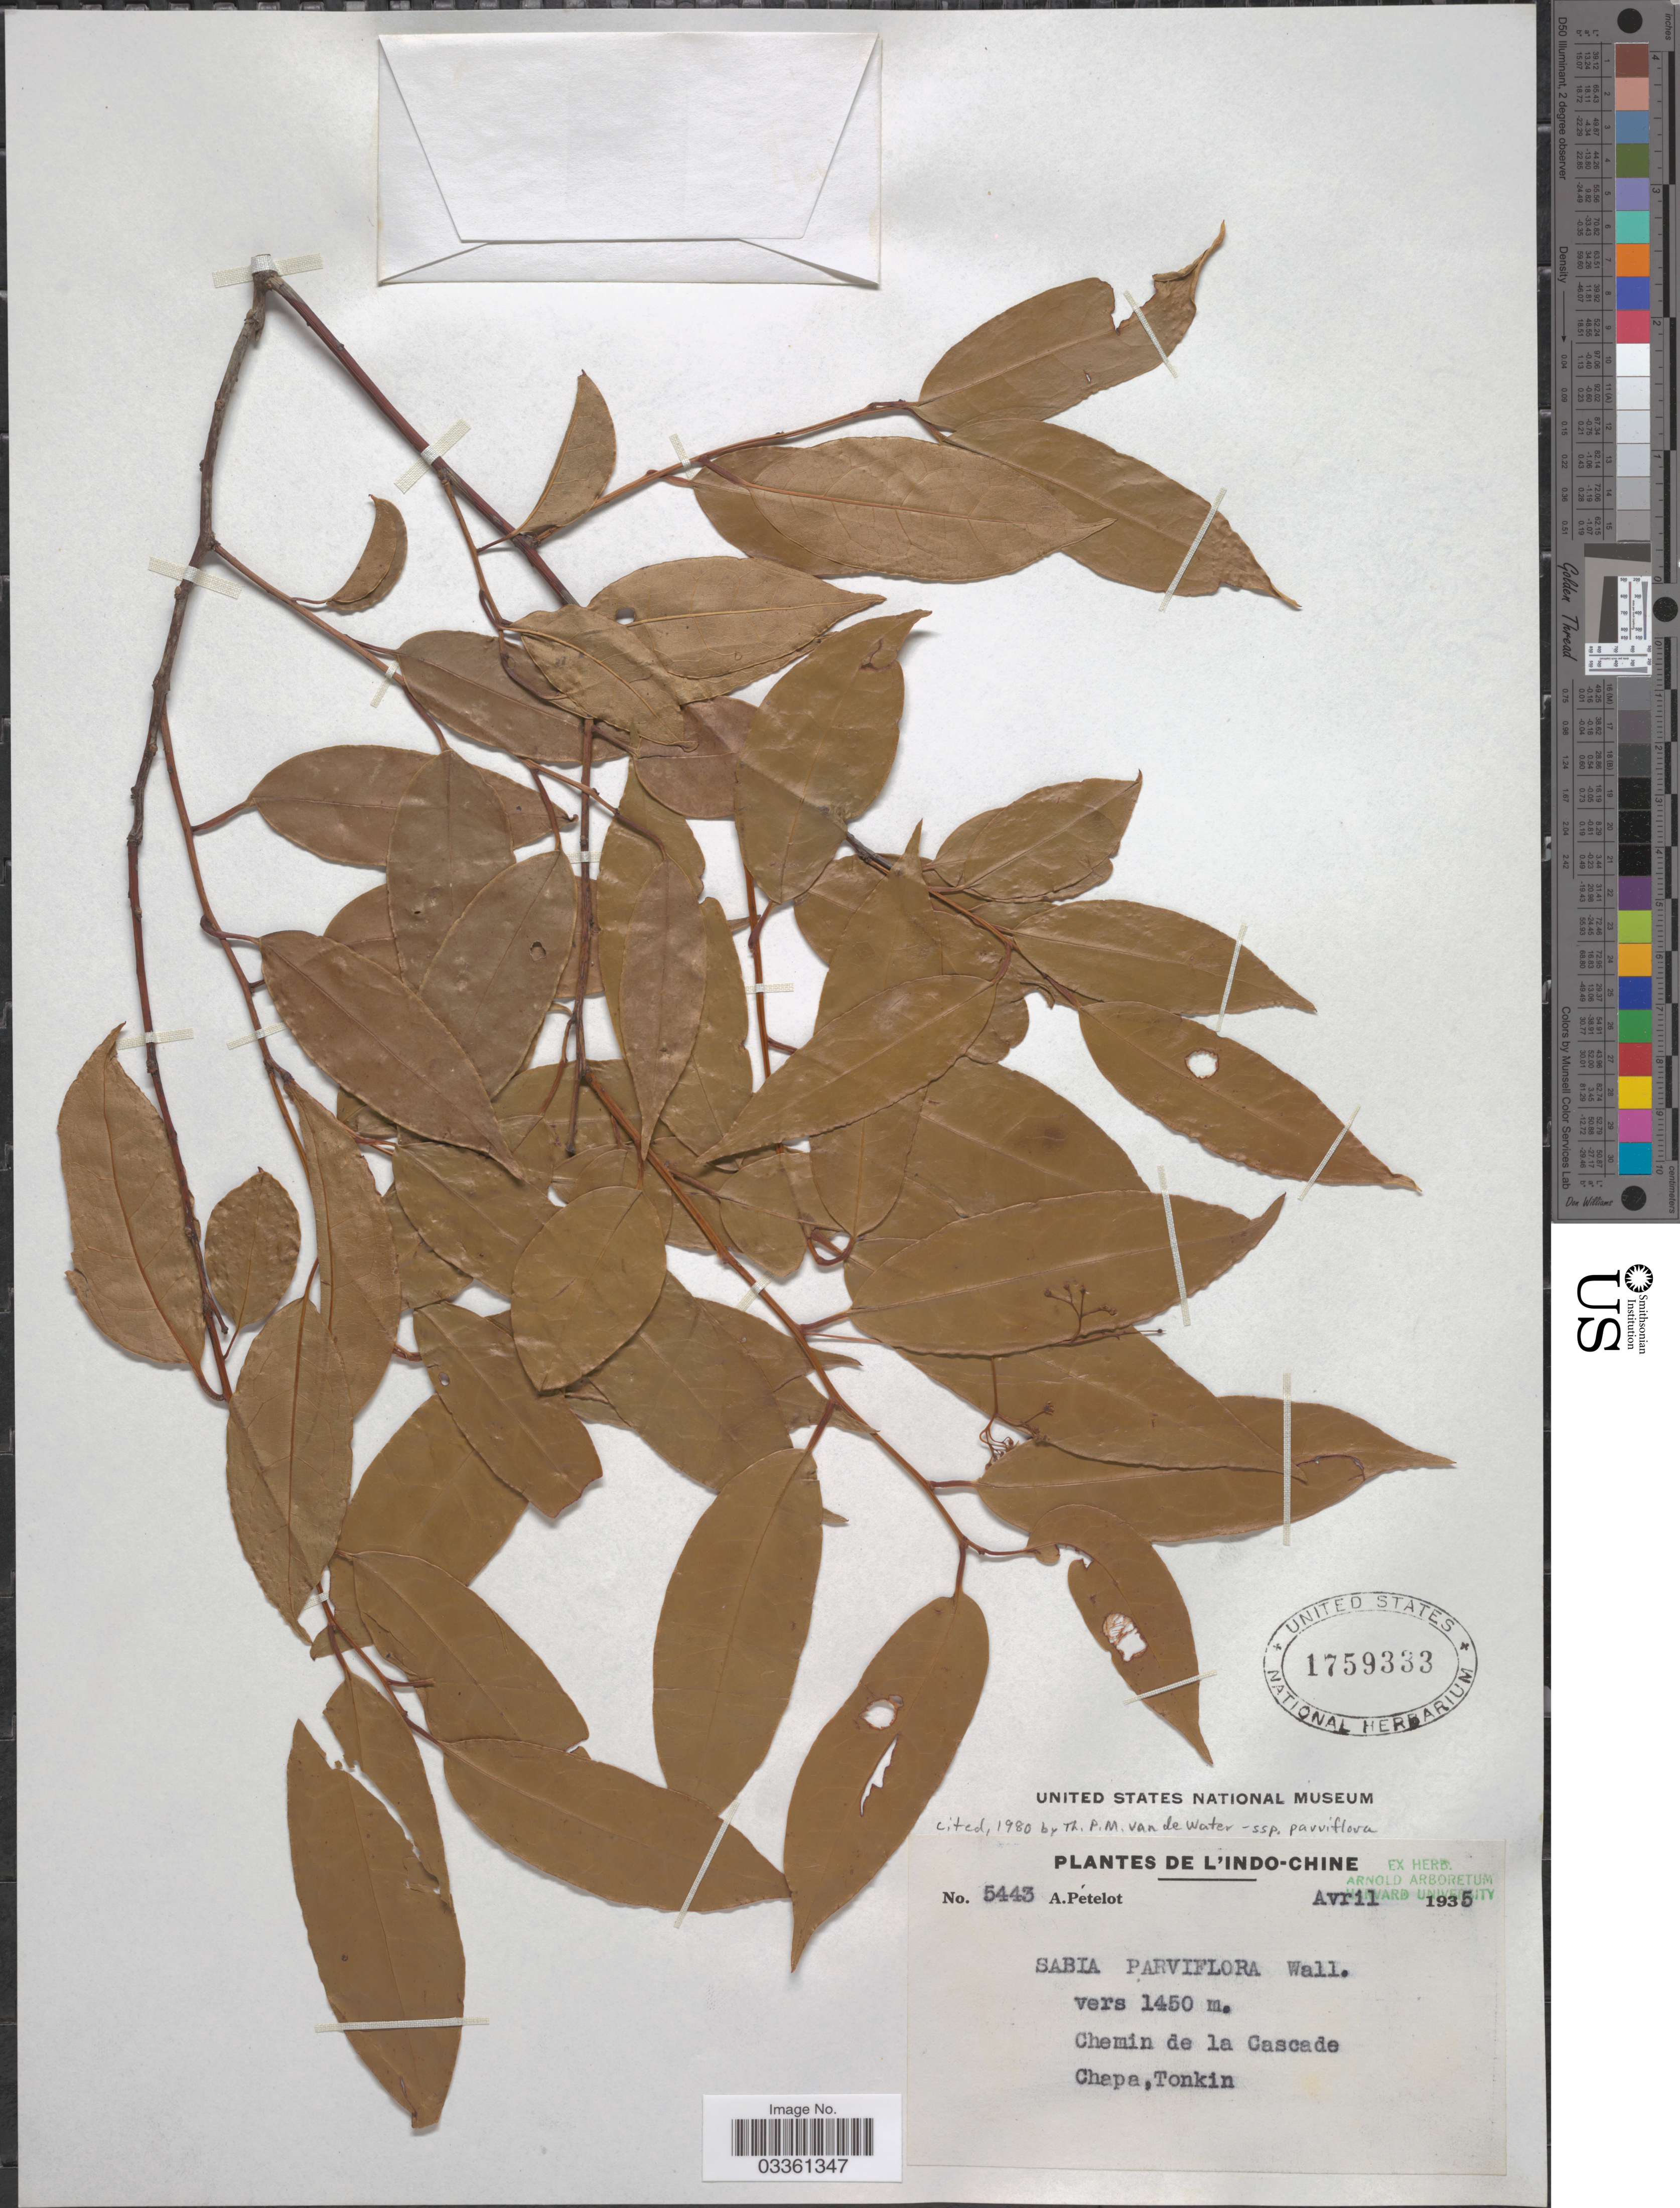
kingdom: Plantae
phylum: Tracheophyta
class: Magnoliopsida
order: Proteales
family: Sabiaceae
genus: Sabia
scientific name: Sabia parviflora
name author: Wall. ex Roxb.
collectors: A. Petelot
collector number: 5443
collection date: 1935-04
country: Vietnam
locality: Indo-Chine. Chemin de la cascade, Chapa, Tonkin.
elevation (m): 1450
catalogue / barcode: US 1759333